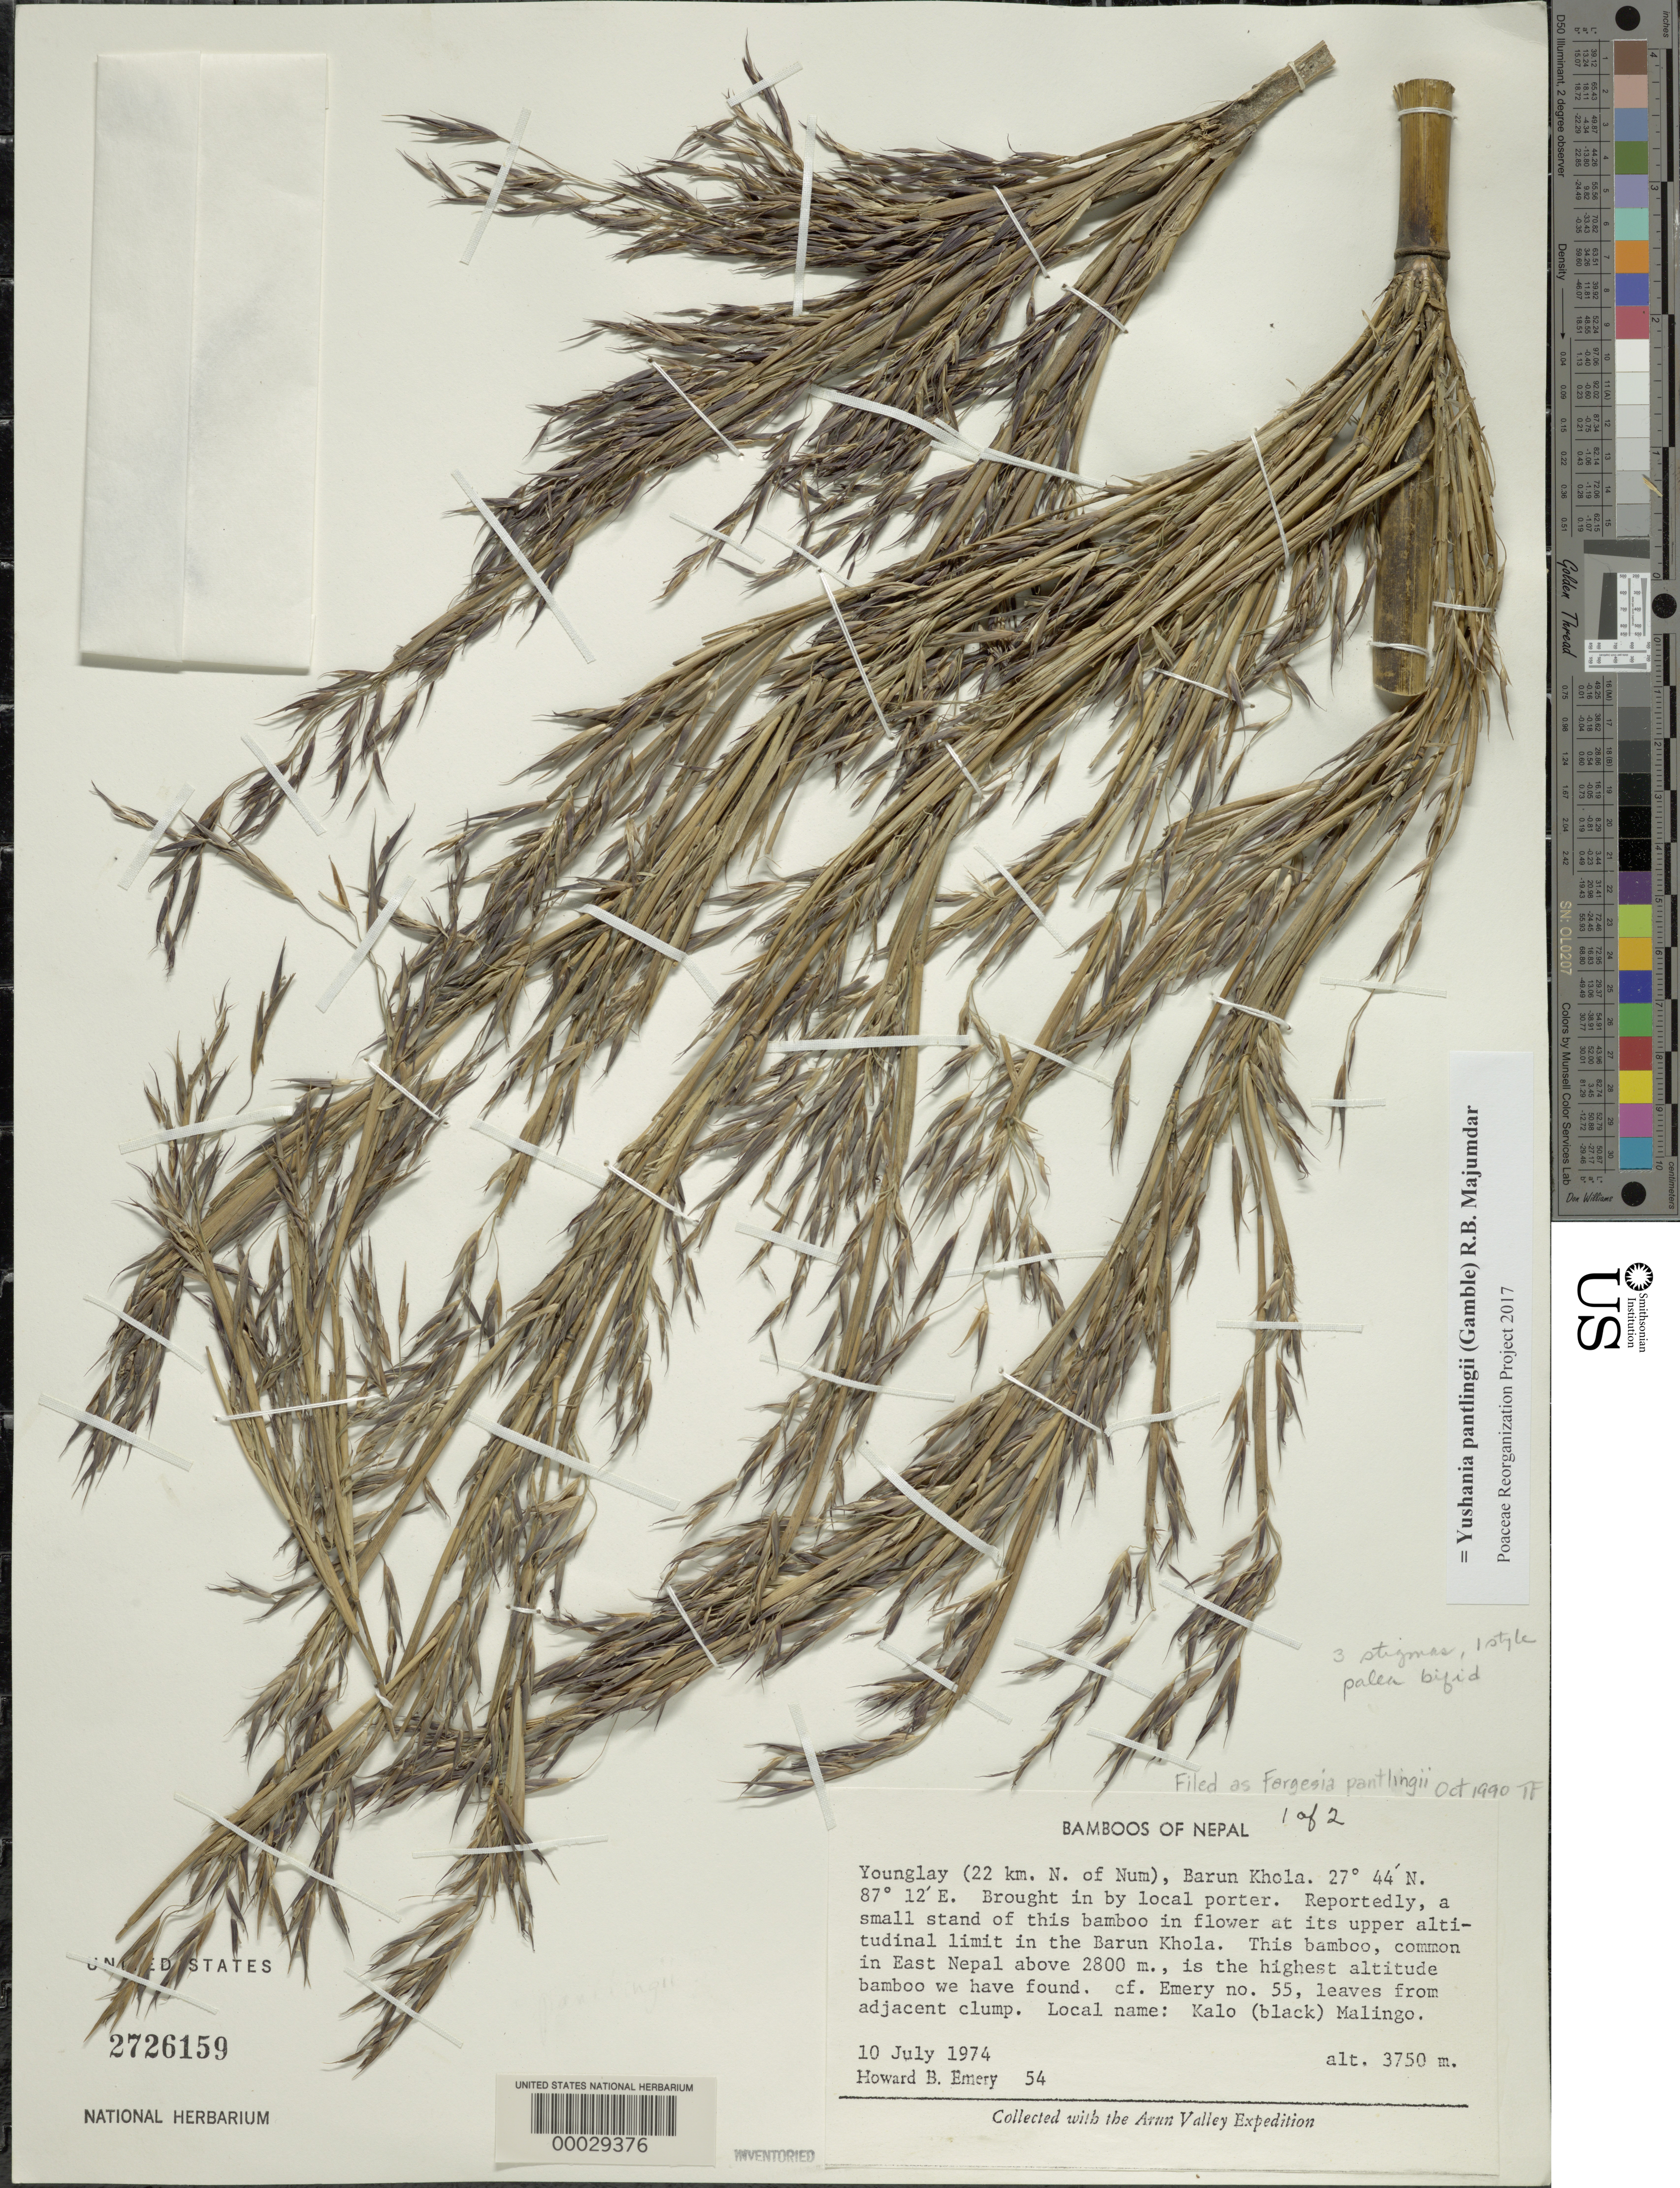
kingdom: Plantae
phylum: Tracheophyta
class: Liliopsida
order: Poales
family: Poaceae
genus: Yushania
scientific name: Yushania pantlingii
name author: (Gamble) R.B. Majumdar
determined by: Poaceae Reorganization Project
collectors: H. B. Emery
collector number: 54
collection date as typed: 10 Jul 1974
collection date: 1974-07-10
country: Nepal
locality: Barun khola, younglay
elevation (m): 3750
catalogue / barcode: US 2726159